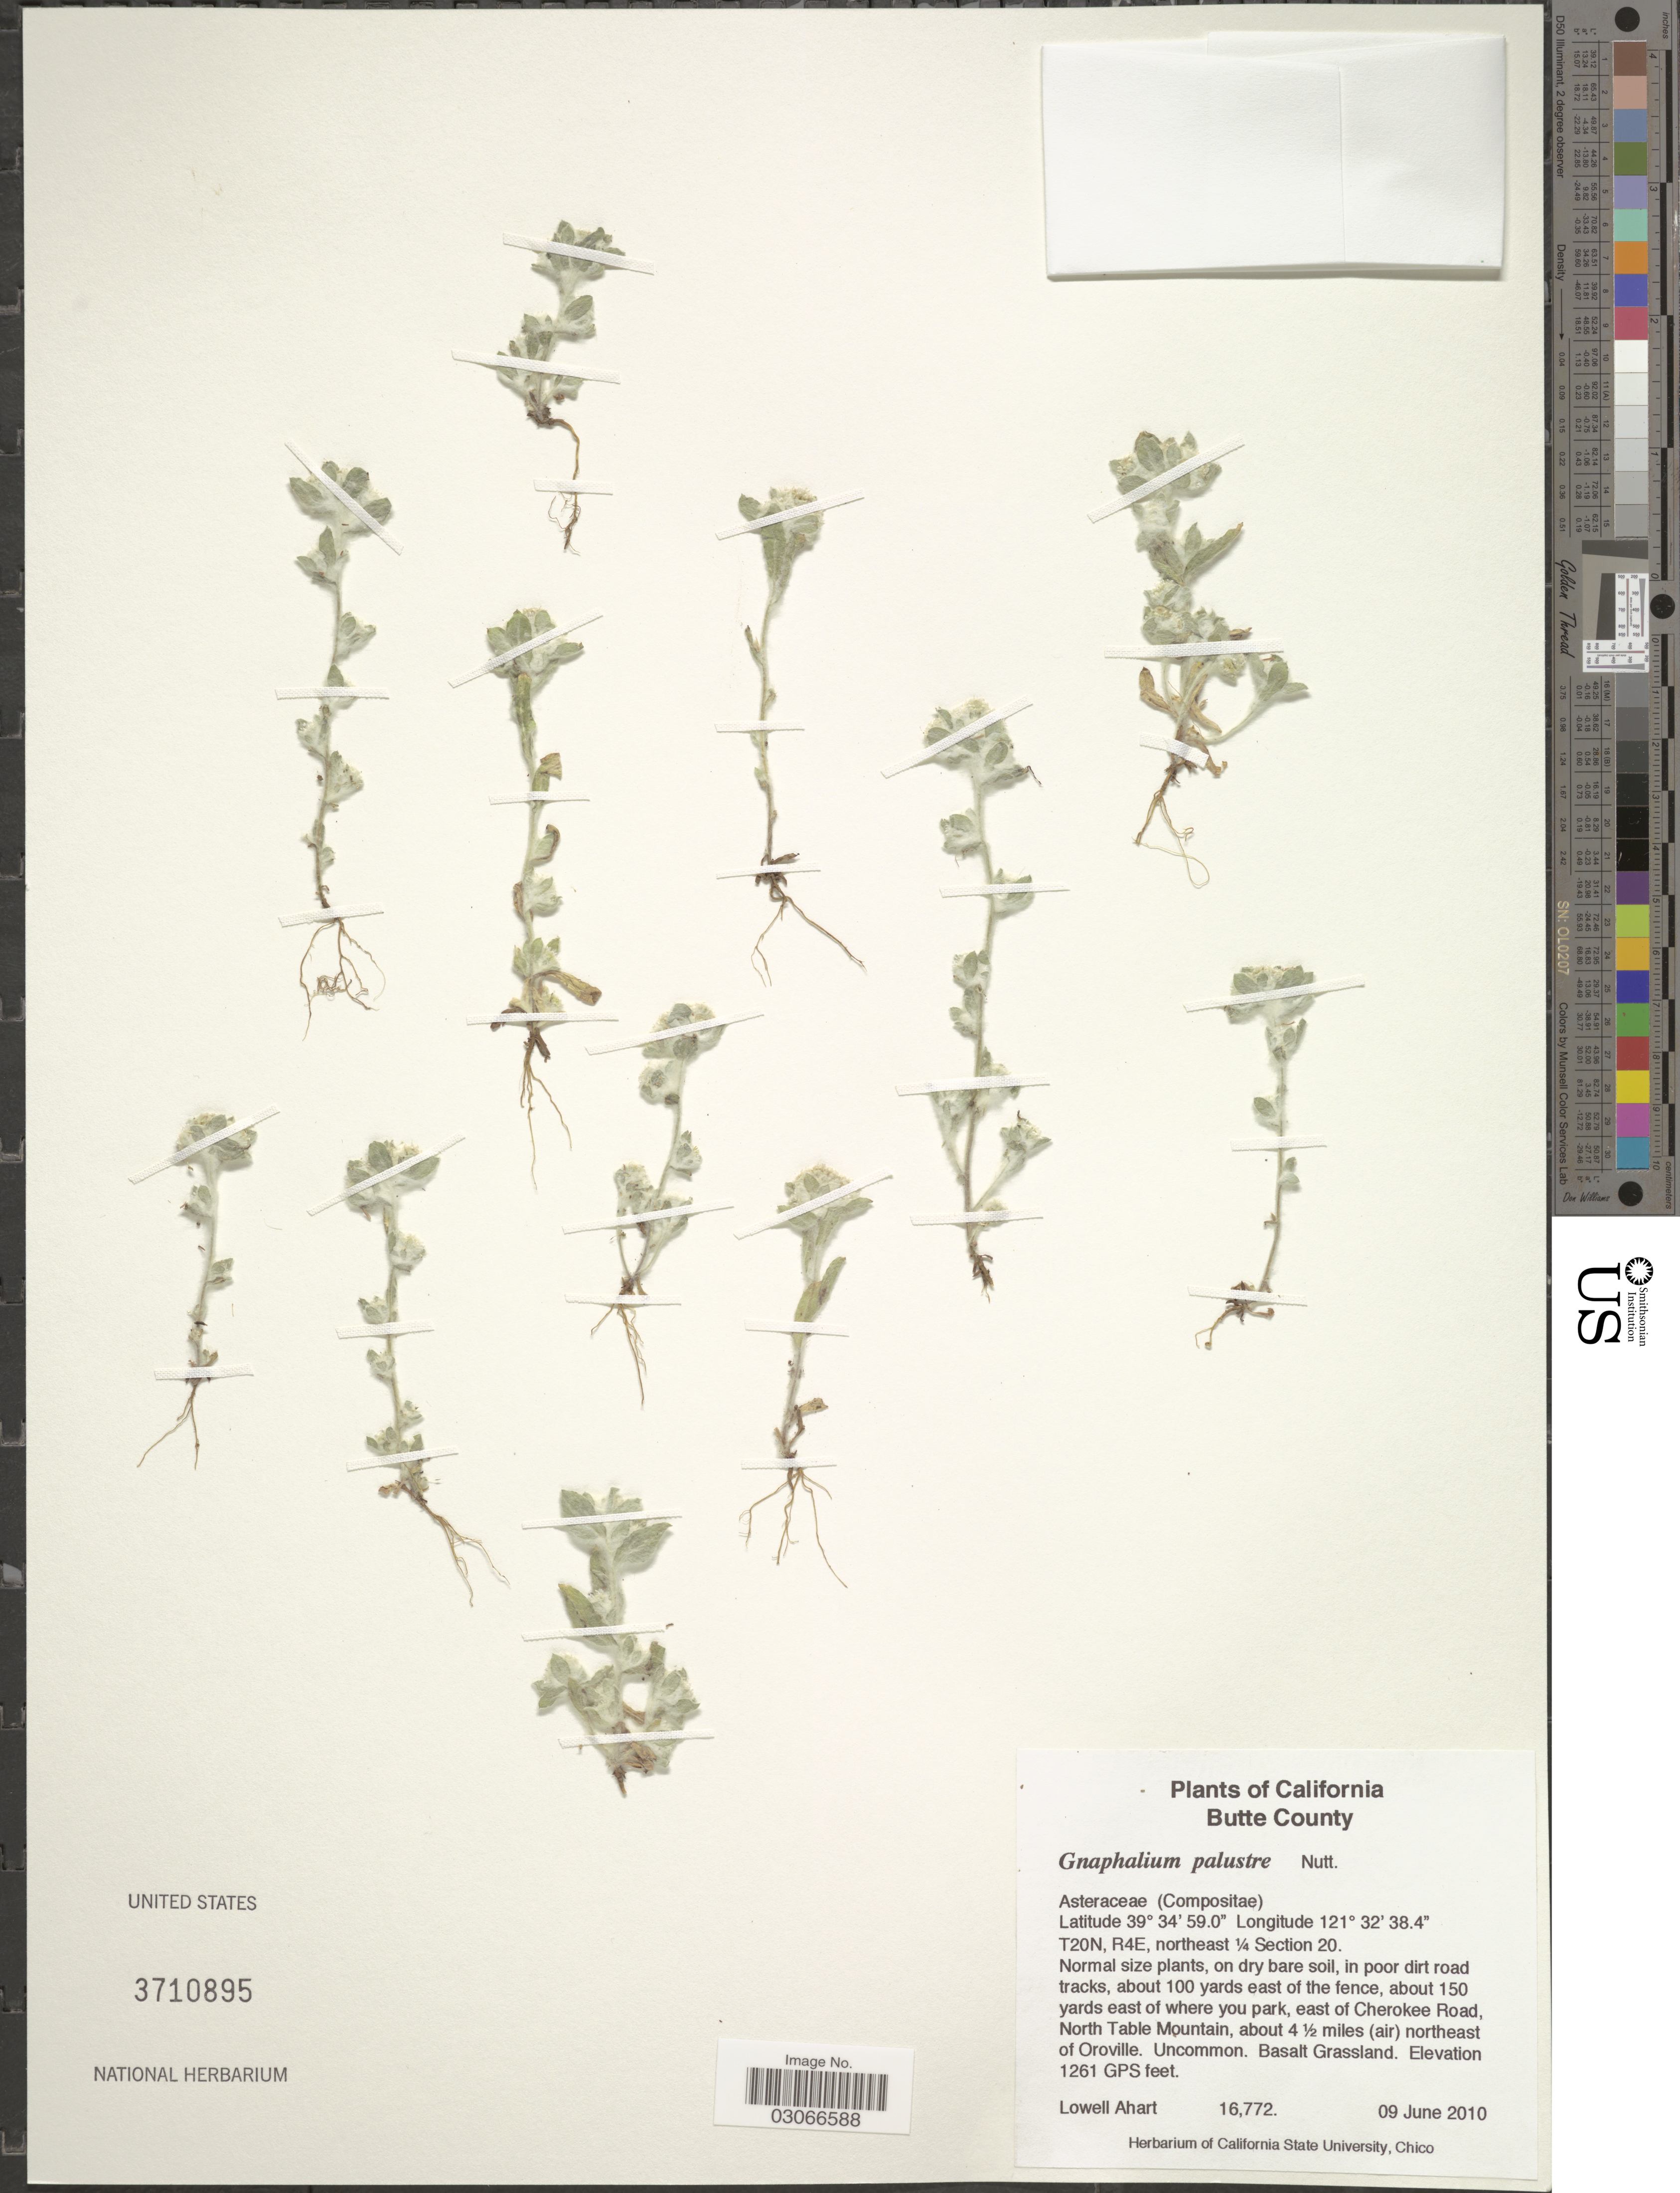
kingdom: Plantae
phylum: Tracheophyta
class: Magnoliopsida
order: Asterales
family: Asteraceae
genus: Gnaphalium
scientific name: Gnaphalium palustre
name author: Nutt.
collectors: L. Ahart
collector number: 16772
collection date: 2010-06-09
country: United States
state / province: California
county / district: Butte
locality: Butte COunty. T20N, R4E, northeast ¼ Section 20, about 100 yards east of the fence, about 150 yards east of where you park, east of Cherokee Road, North Table Mountain, about 4½ miles (air) northeast of Oroville.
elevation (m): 384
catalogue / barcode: US 3710895